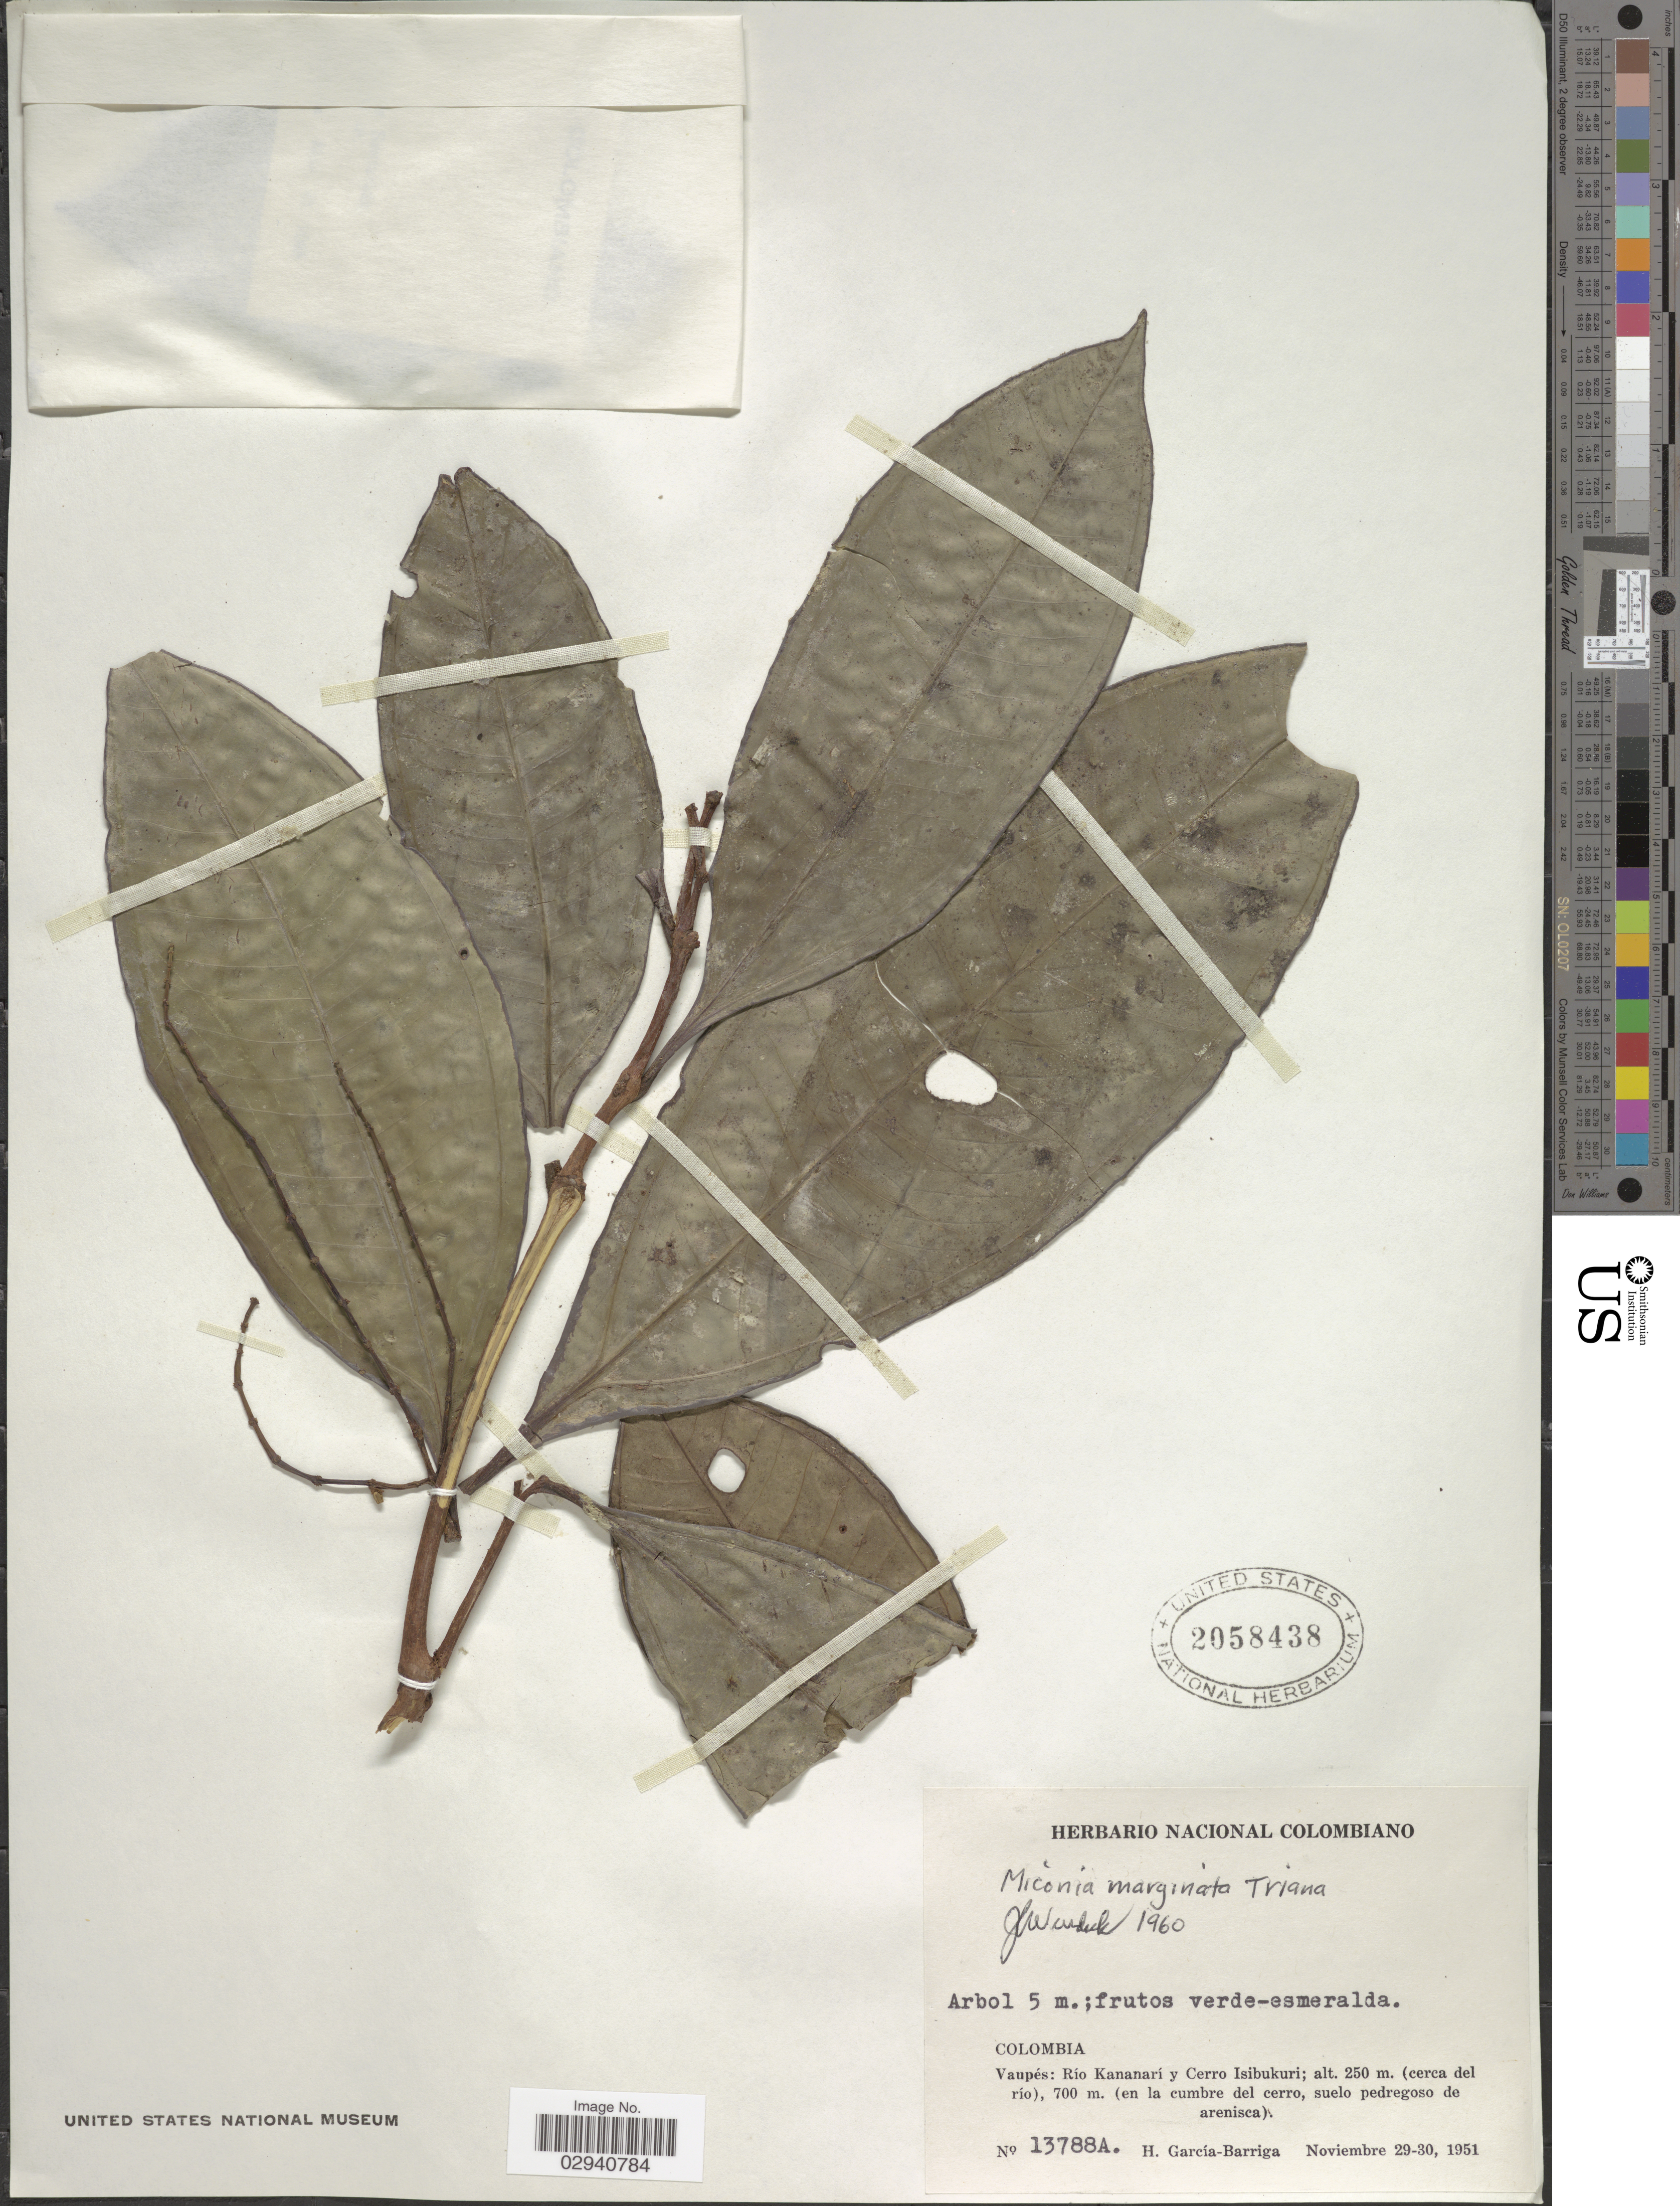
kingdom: Plantae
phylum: Tracheophyta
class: Magnoliopsida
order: Myrtales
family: Melastomataceae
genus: Miconia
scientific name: Miconia marginata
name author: Triana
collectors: H. García Barriga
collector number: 13788A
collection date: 1951-11-29/1951-11-30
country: Colombia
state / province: Vaupés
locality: Río Kananarí y Cerro Isibukuri.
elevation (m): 250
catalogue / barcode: US 2058438